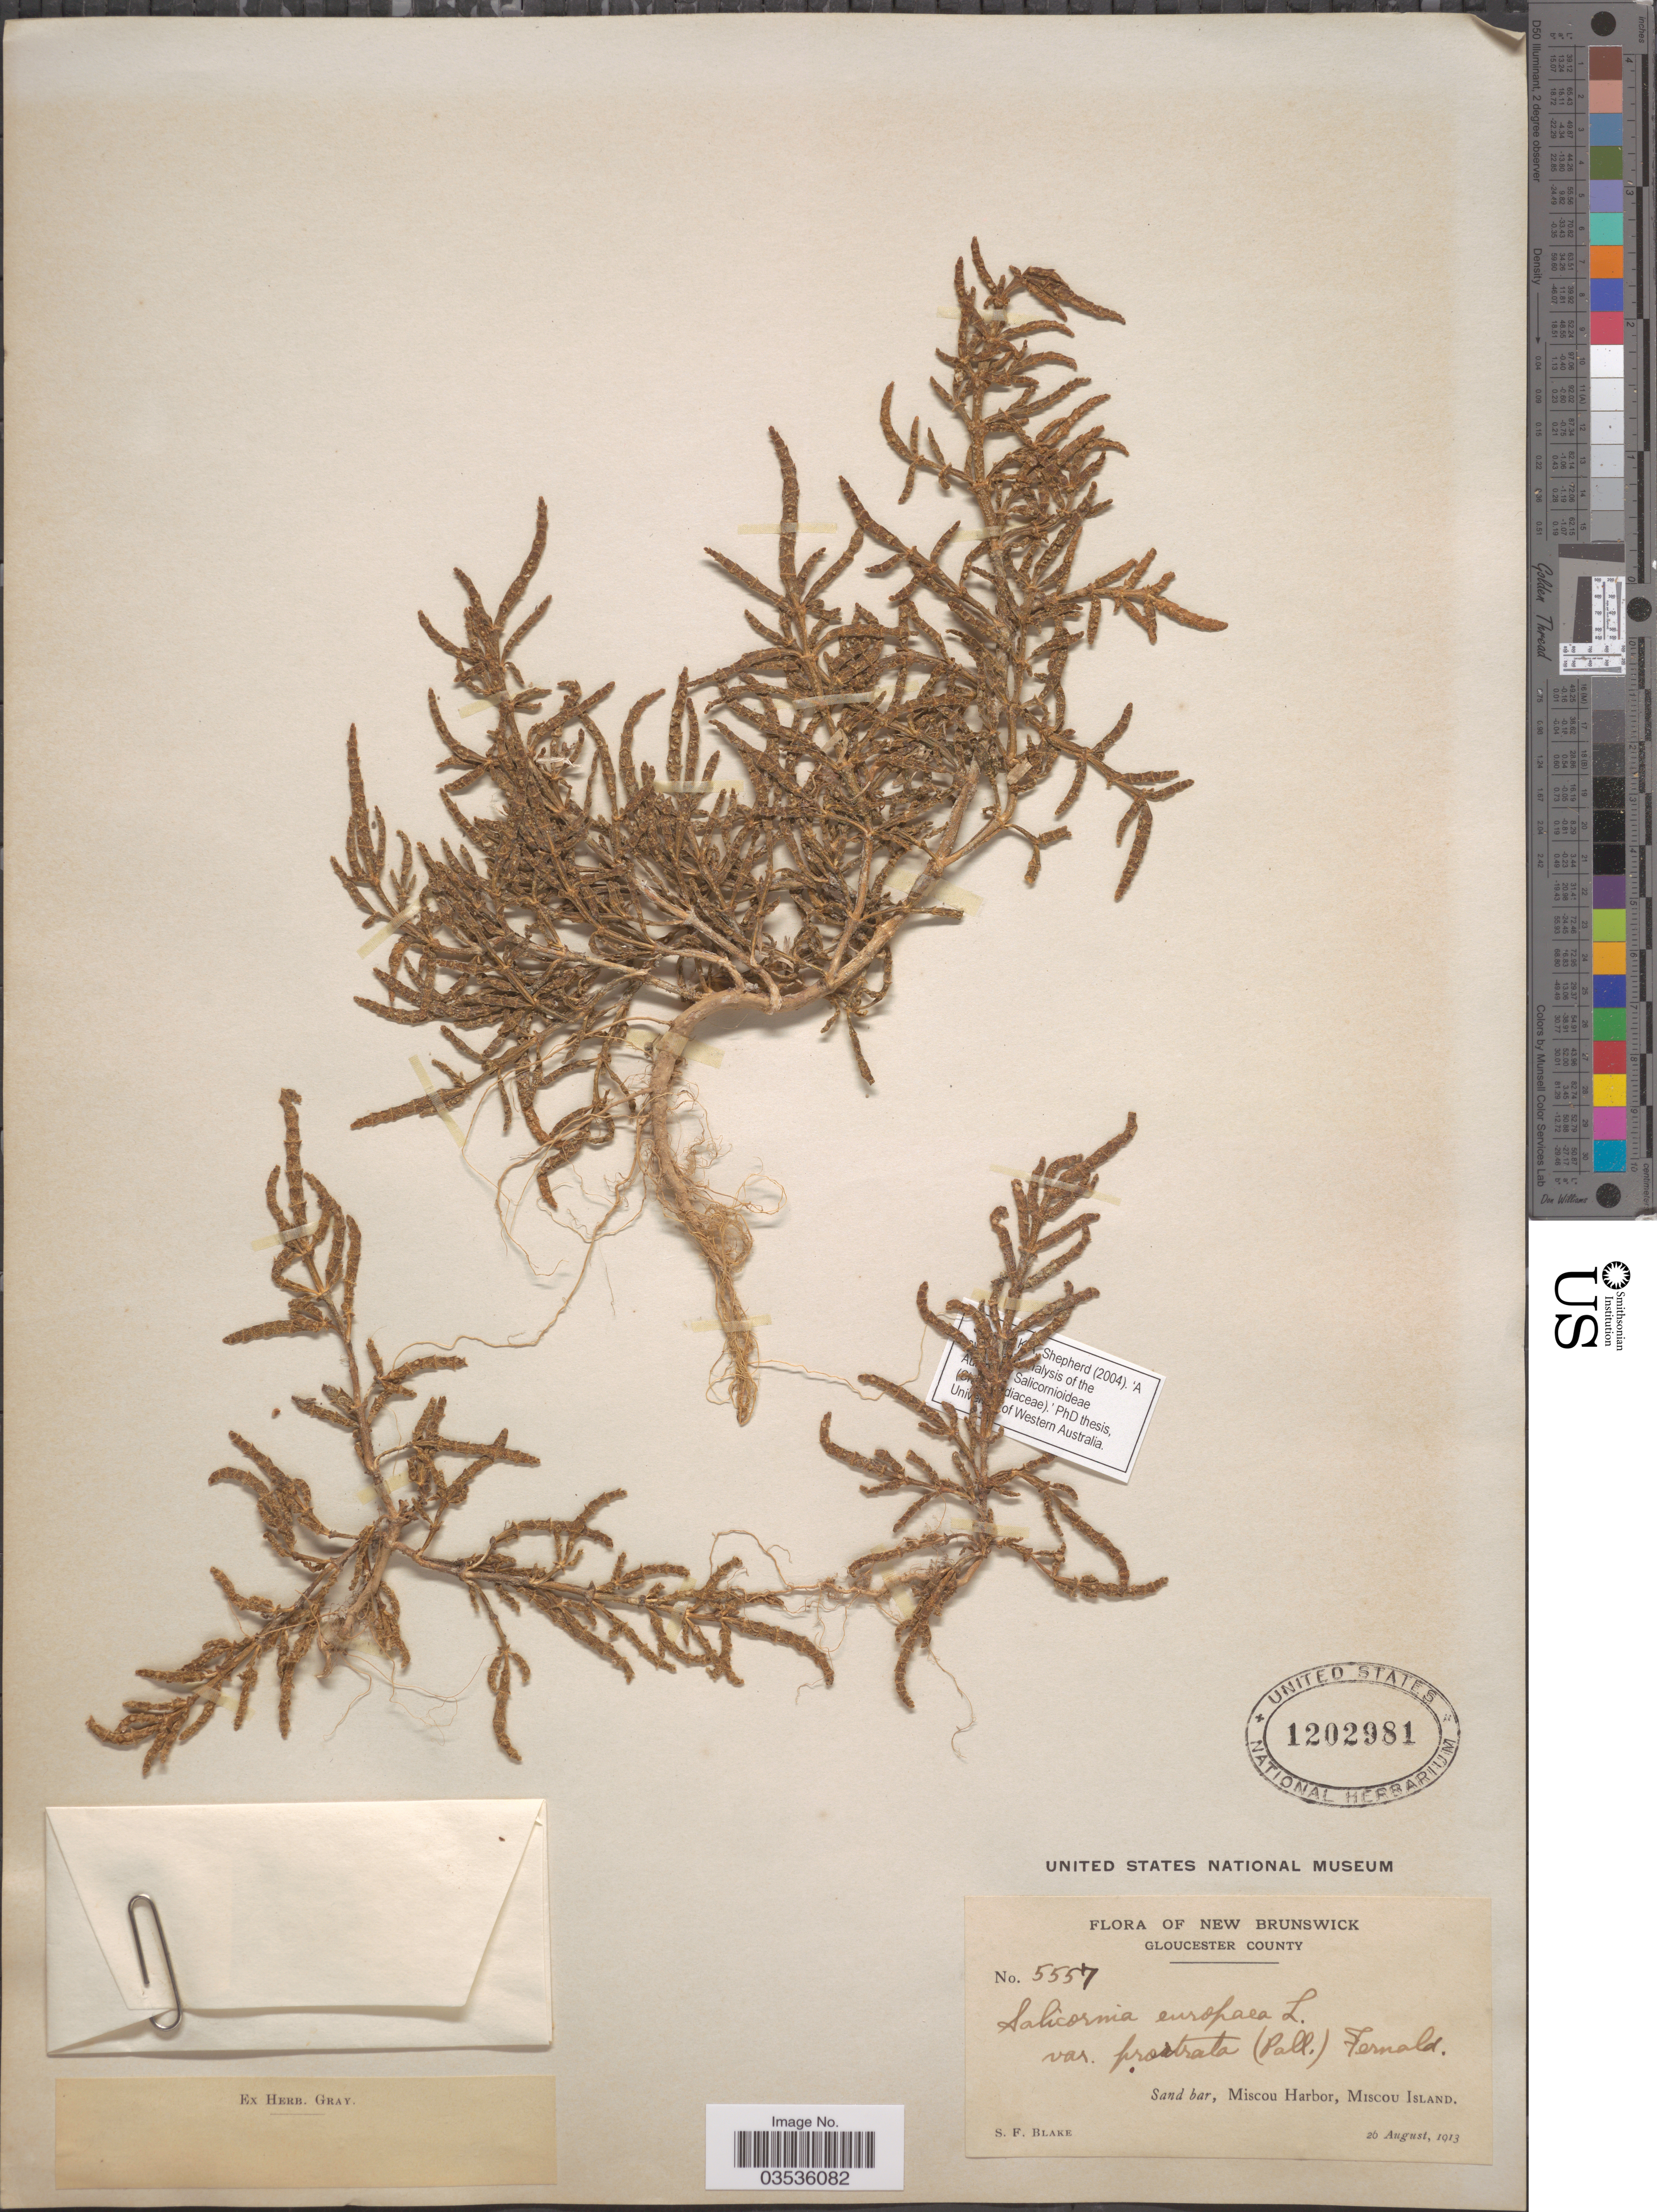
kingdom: Plantae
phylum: Tracheophyta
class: Magnoliopsida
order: Caryophyllales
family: Amaranthaceae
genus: Salicornia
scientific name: Salicornia europaea var. prostrata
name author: (Pall.) Fernald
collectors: S. Blake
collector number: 5557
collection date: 1913-08-26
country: Canada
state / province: New Brunswick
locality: Gloucester County. Sand bar, Miscou Harbor, Miscou Island.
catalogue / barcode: US 1202981